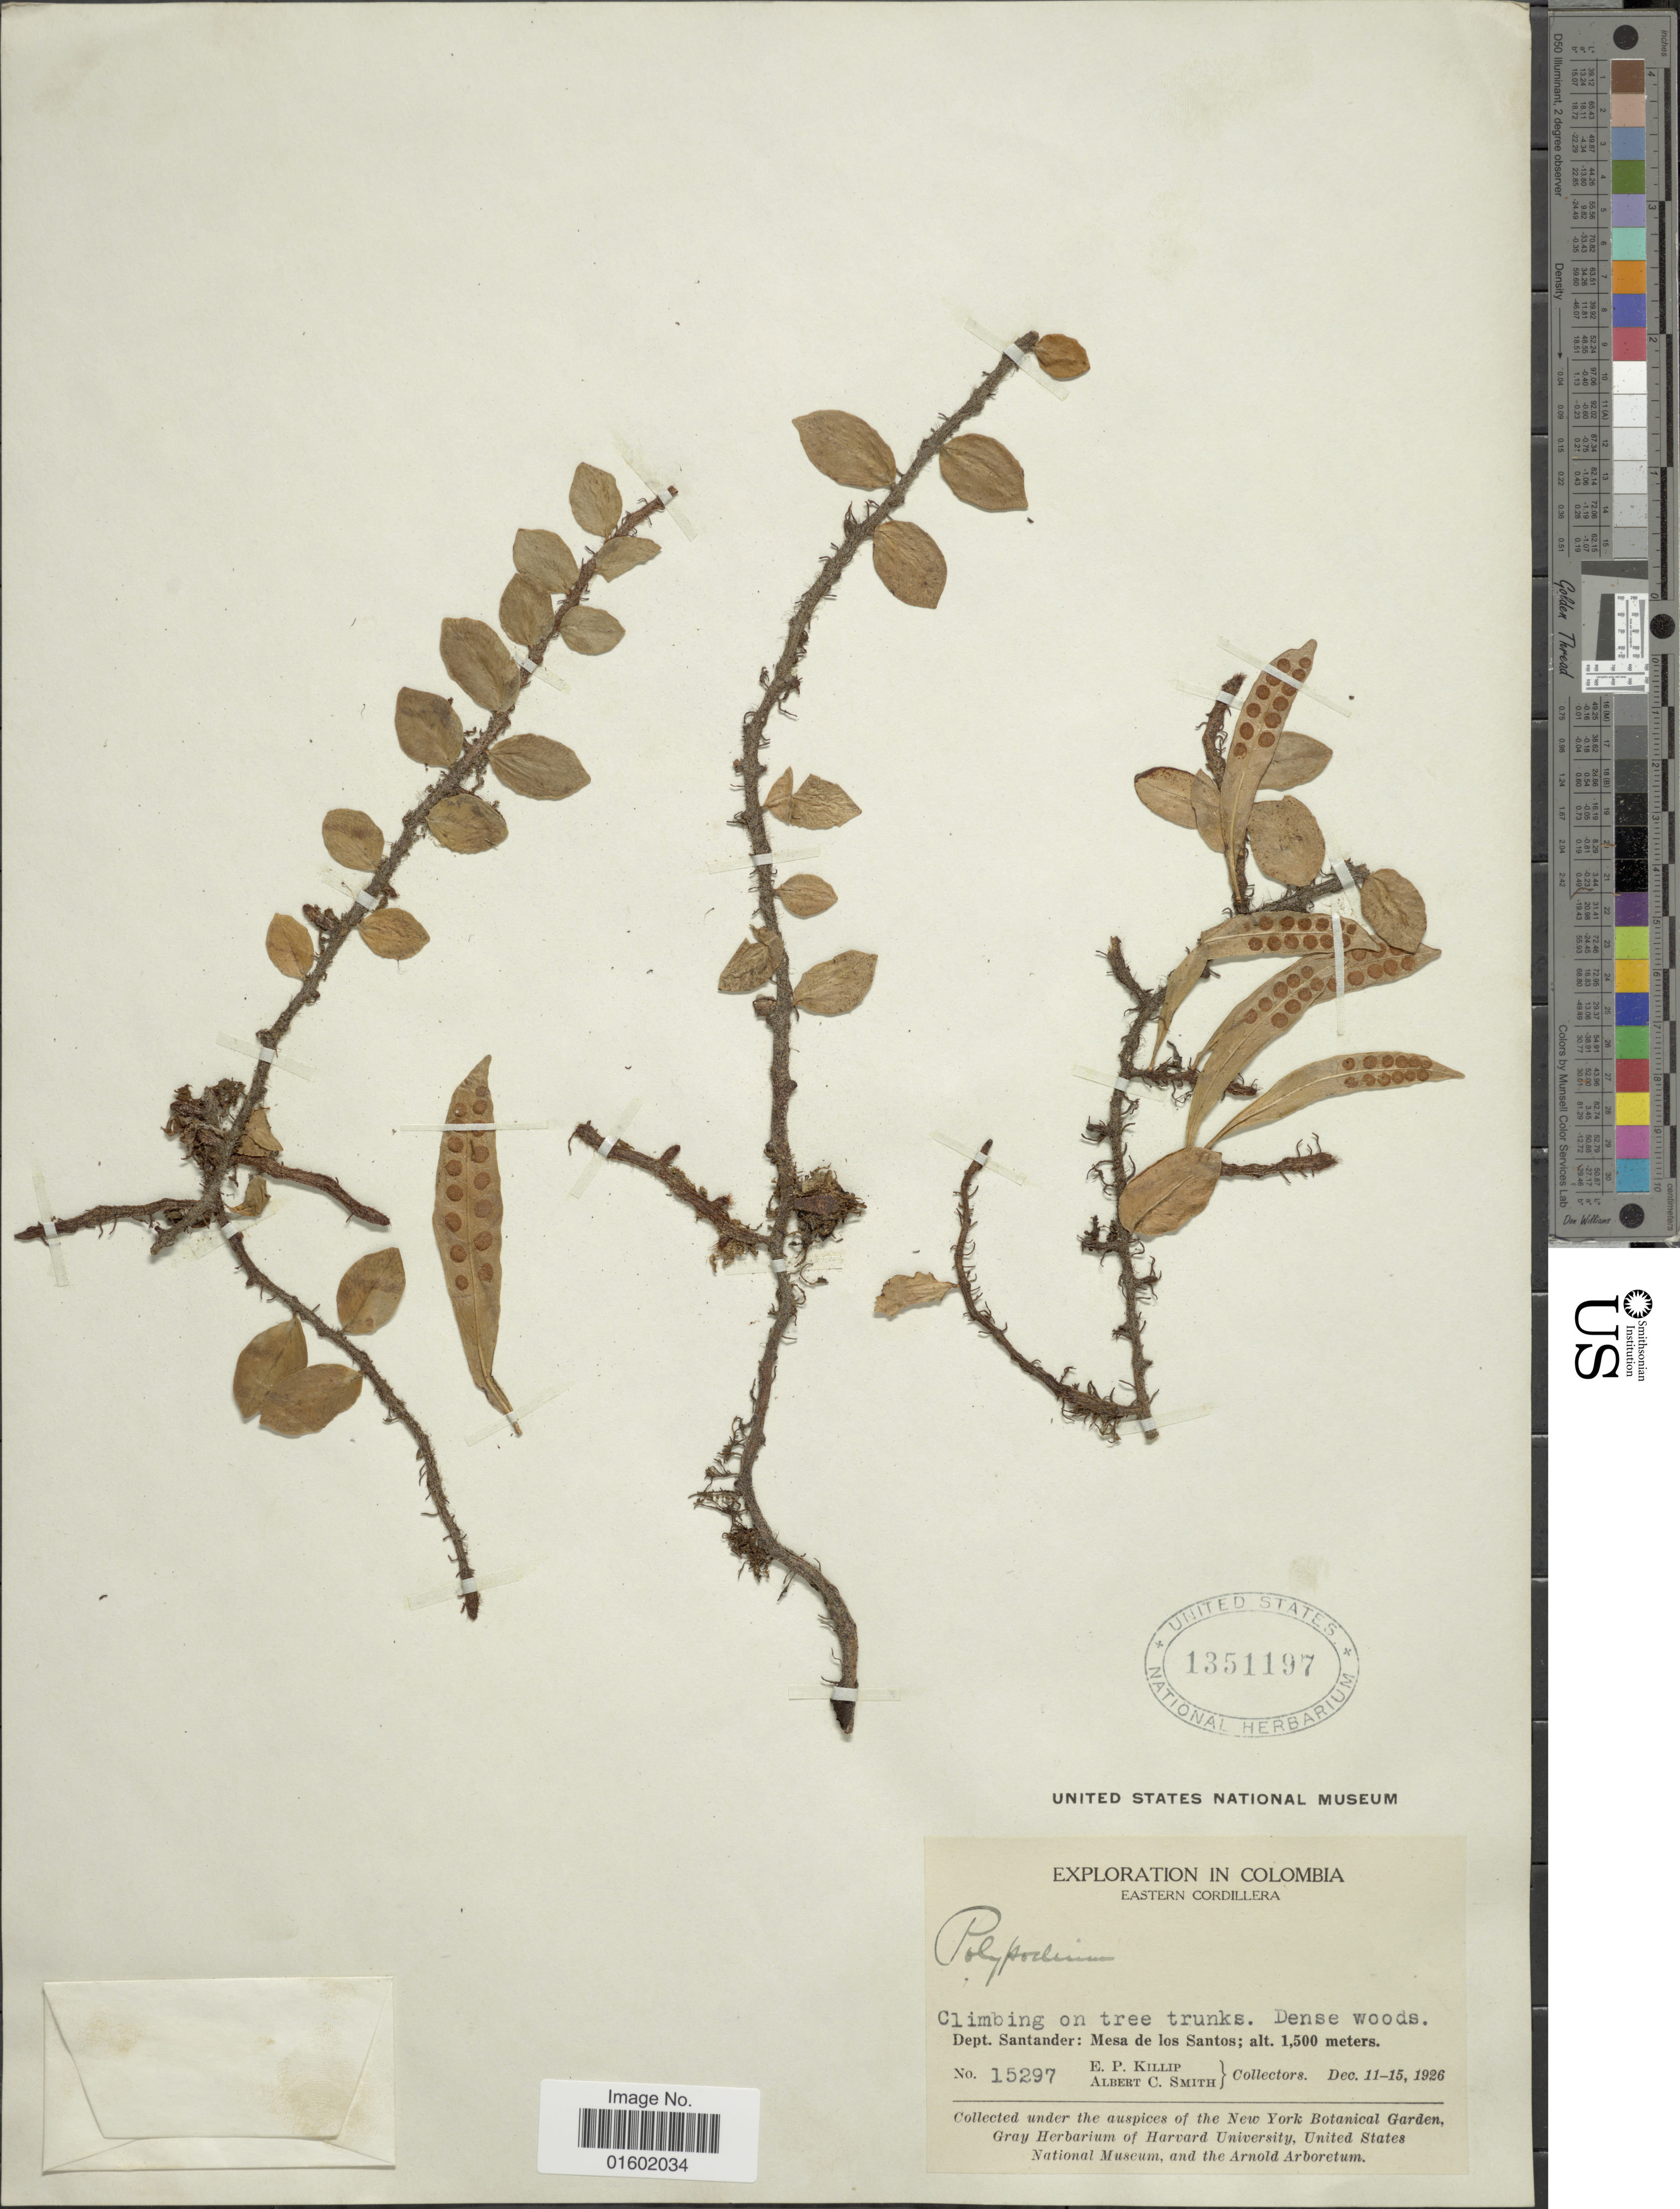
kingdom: Plantae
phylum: Tracheophyta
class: Polypodiopsida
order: Polypodiales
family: Polypodiaceae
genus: Microgramma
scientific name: Microgramma sp.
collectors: E. P. Killip & A. C. Smith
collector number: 15297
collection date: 1926-12-11/1926-12-15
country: Colombia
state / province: Santander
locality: Eastern Cordillera, Dept. Santander, Mesa de los Santos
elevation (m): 1500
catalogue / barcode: US 1351197